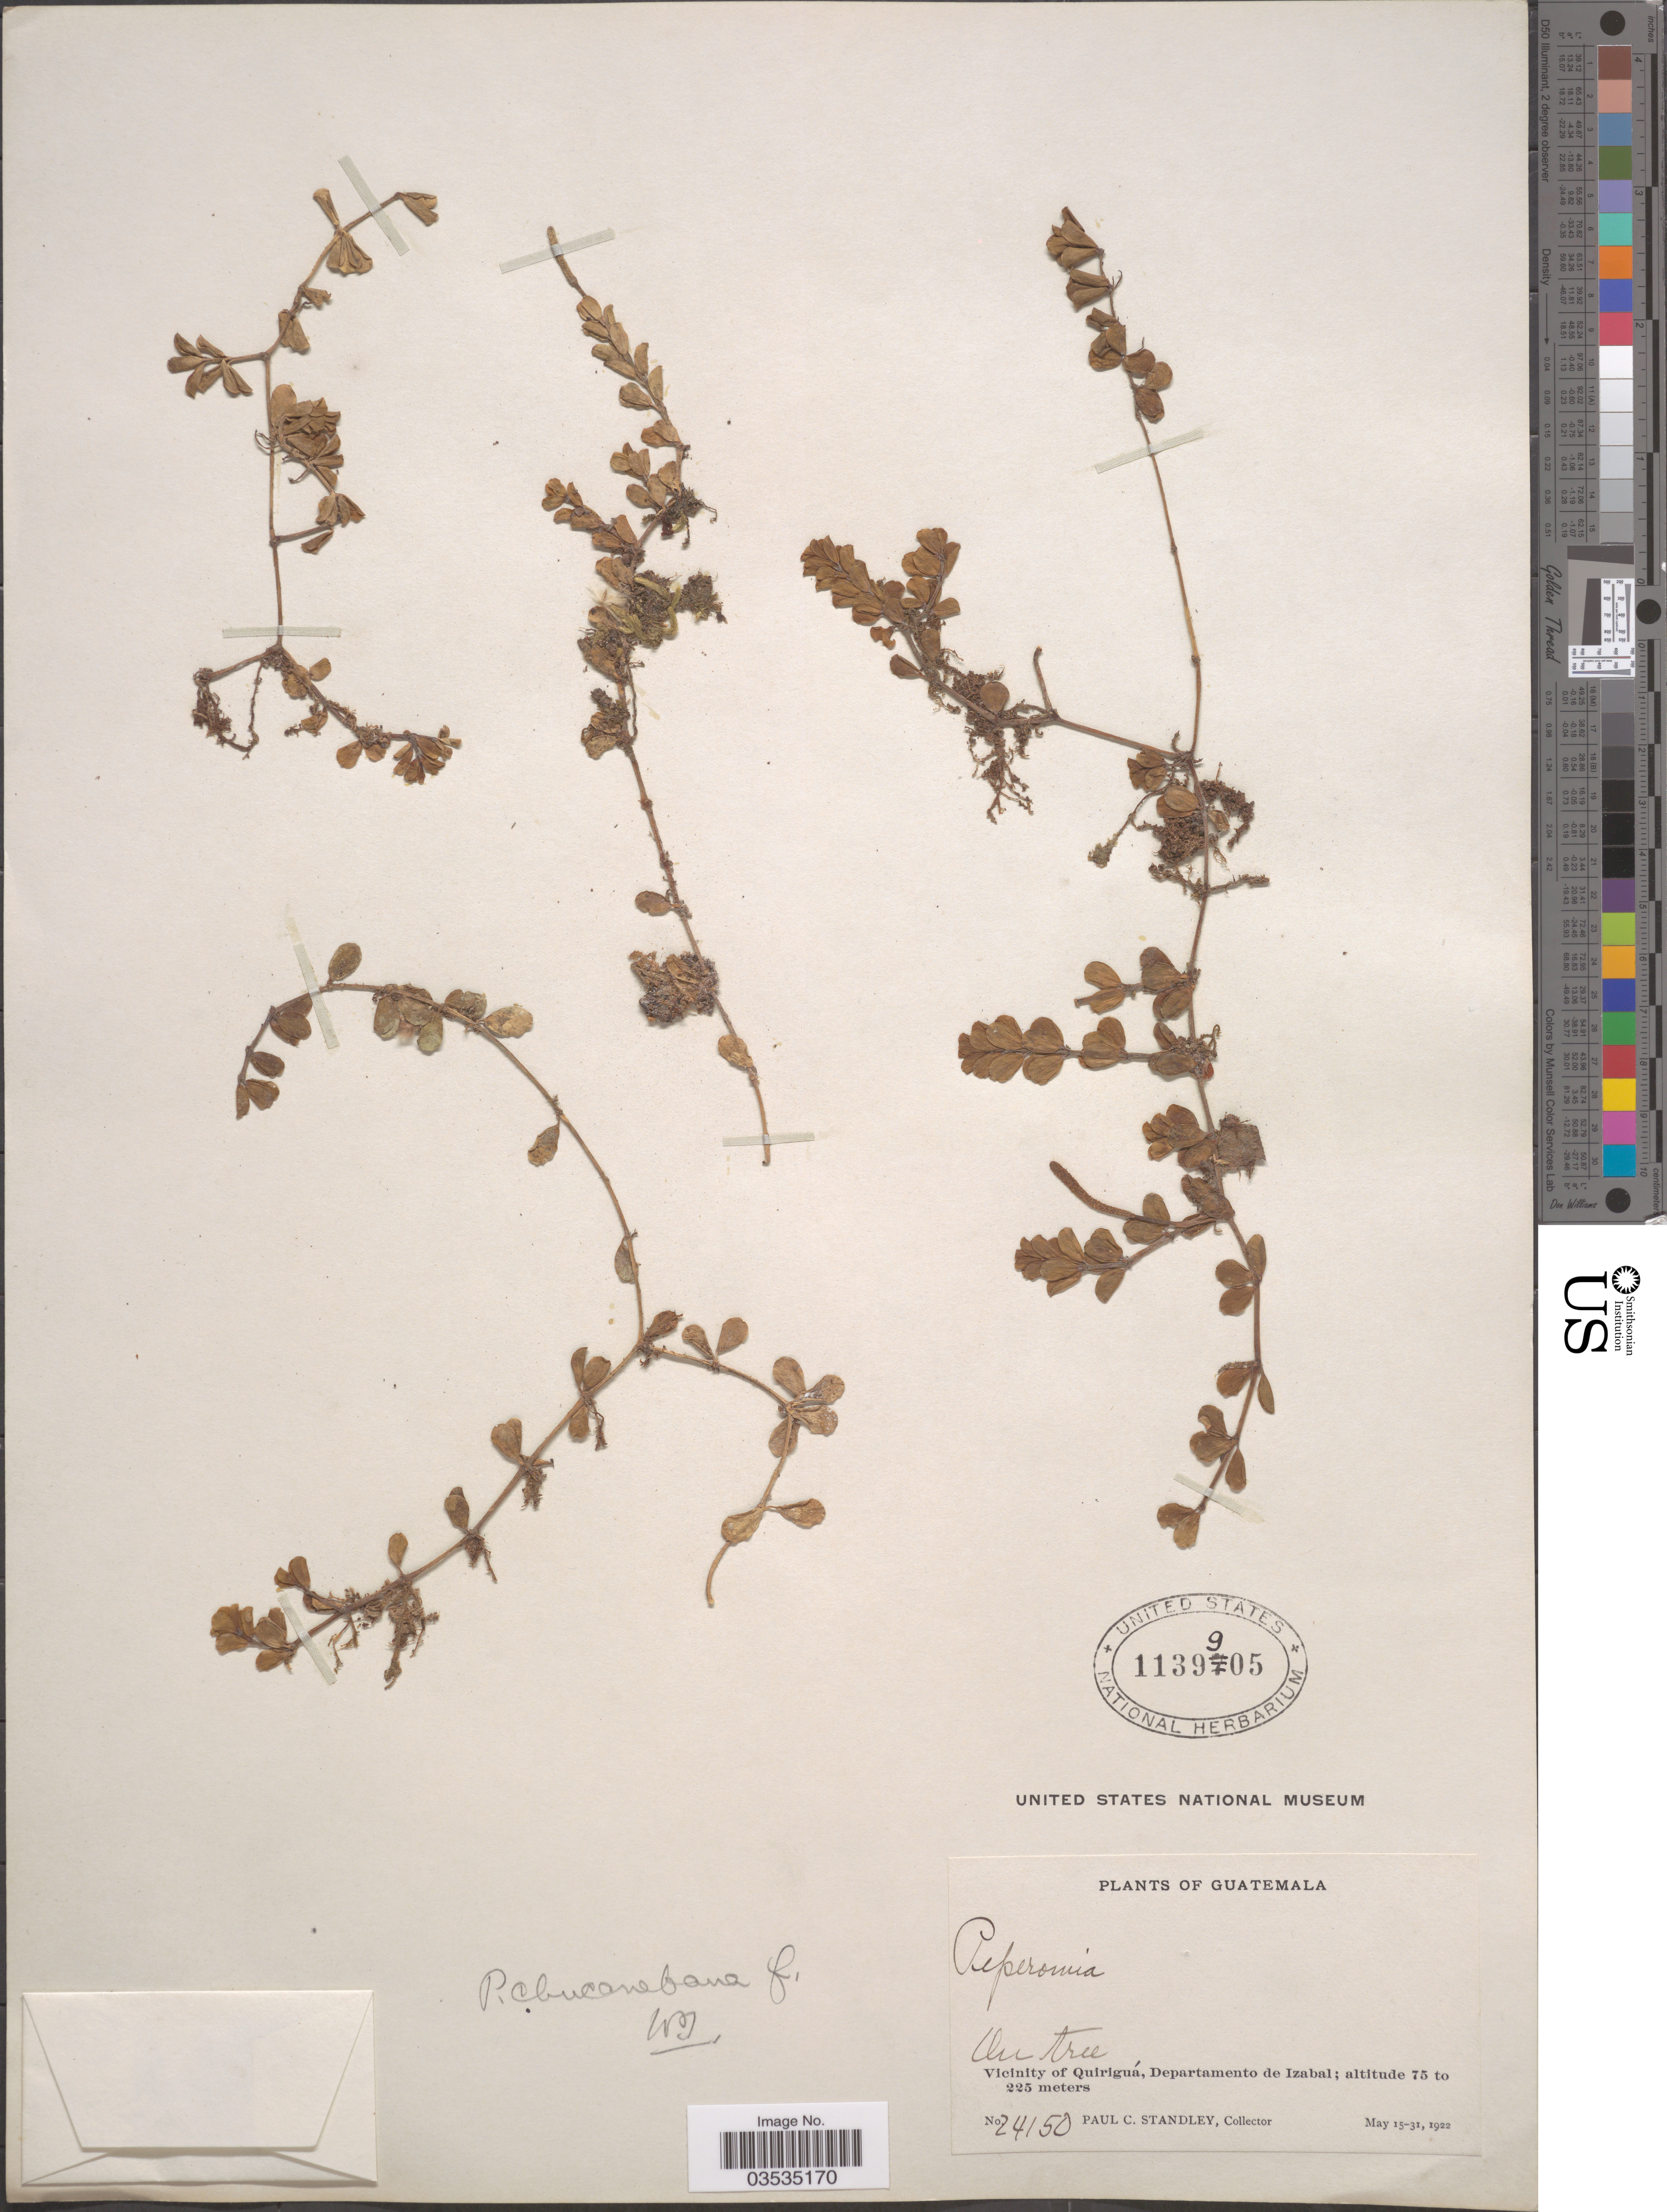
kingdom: Plantae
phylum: Tracheophyta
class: Magnoliopsida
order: Piperales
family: Piperaceae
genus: Peperomia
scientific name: Peperomia chucanebana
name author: Trel.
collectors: P. C. Standley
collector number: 24150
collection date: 1922-05-15/1922-05-31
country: Guatemala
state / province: Izabal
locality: Vicinity of Quiriguá, Departamento de Izabal.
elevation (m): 75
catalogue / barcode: US 1139905